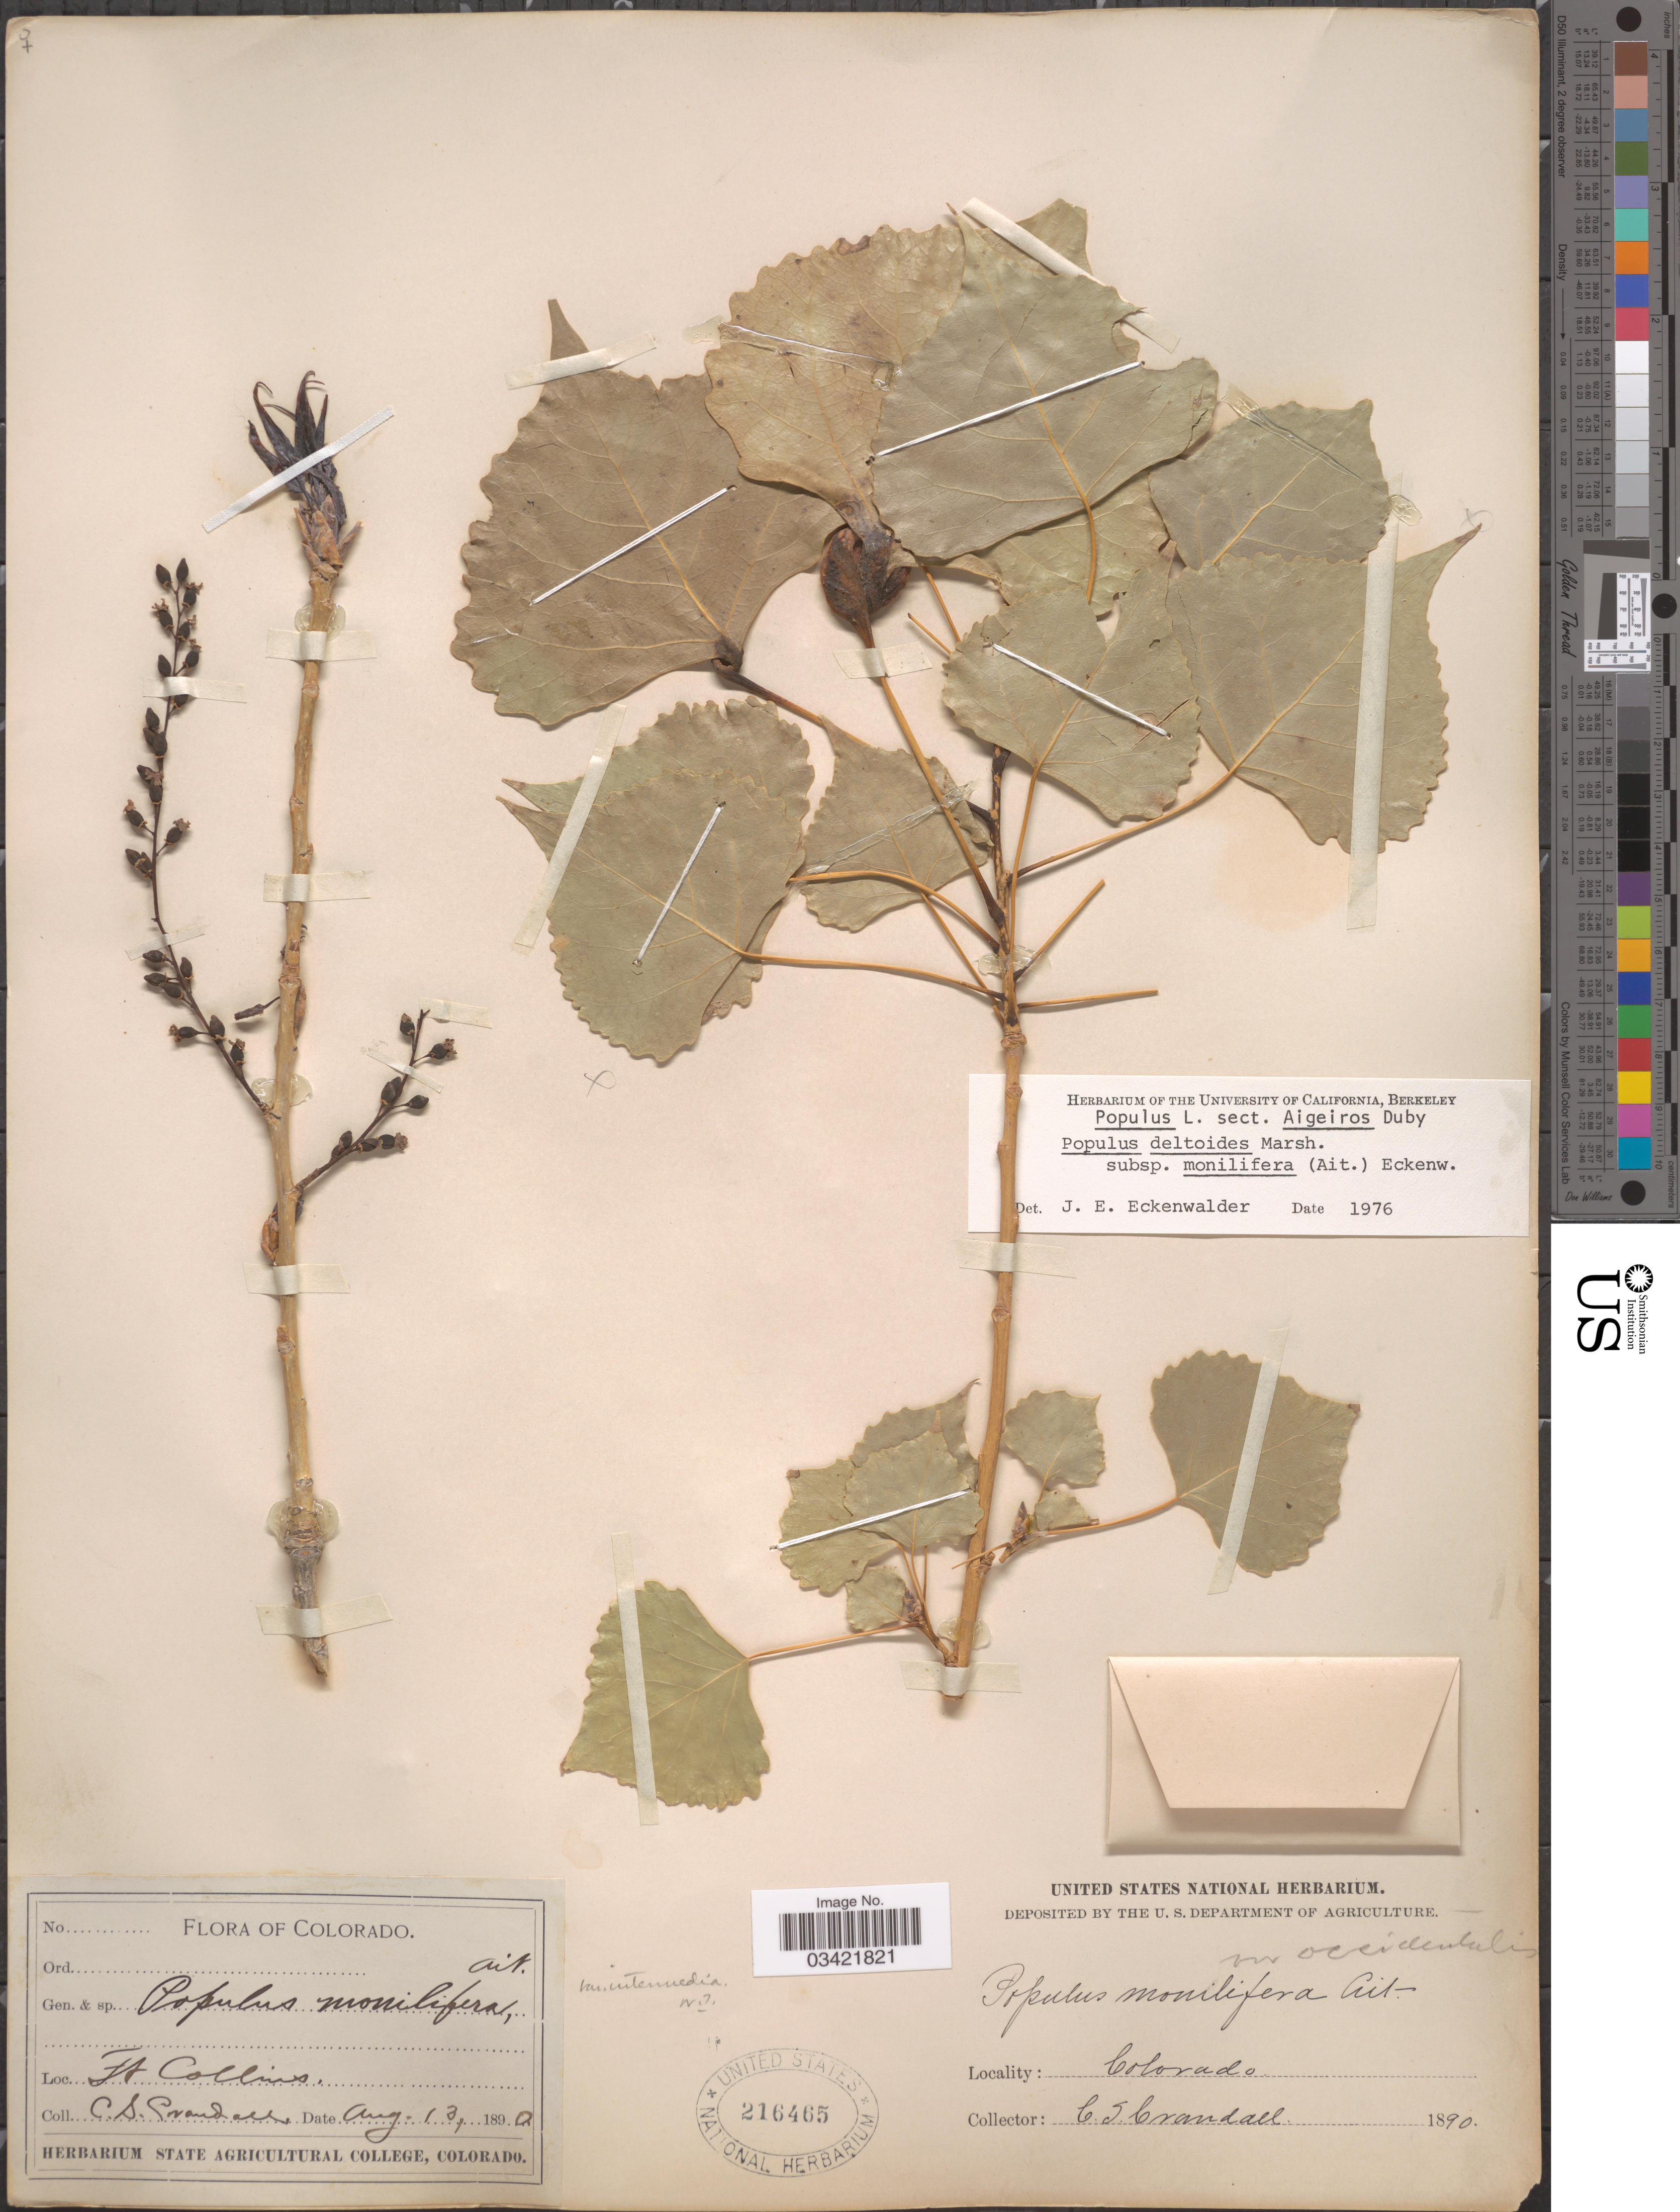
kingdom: Plantae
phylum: Tracheophyta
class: Magnoliopsida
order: Malpighiales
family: Salicaceae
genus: Populus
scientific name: Populus deltoides subsp. monilifera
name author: (Aiton) Eckenw.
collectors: C. Crandall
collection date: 1890-08-13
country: United States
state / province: Colorado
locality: Ft. Collins.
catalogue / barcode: US 216465